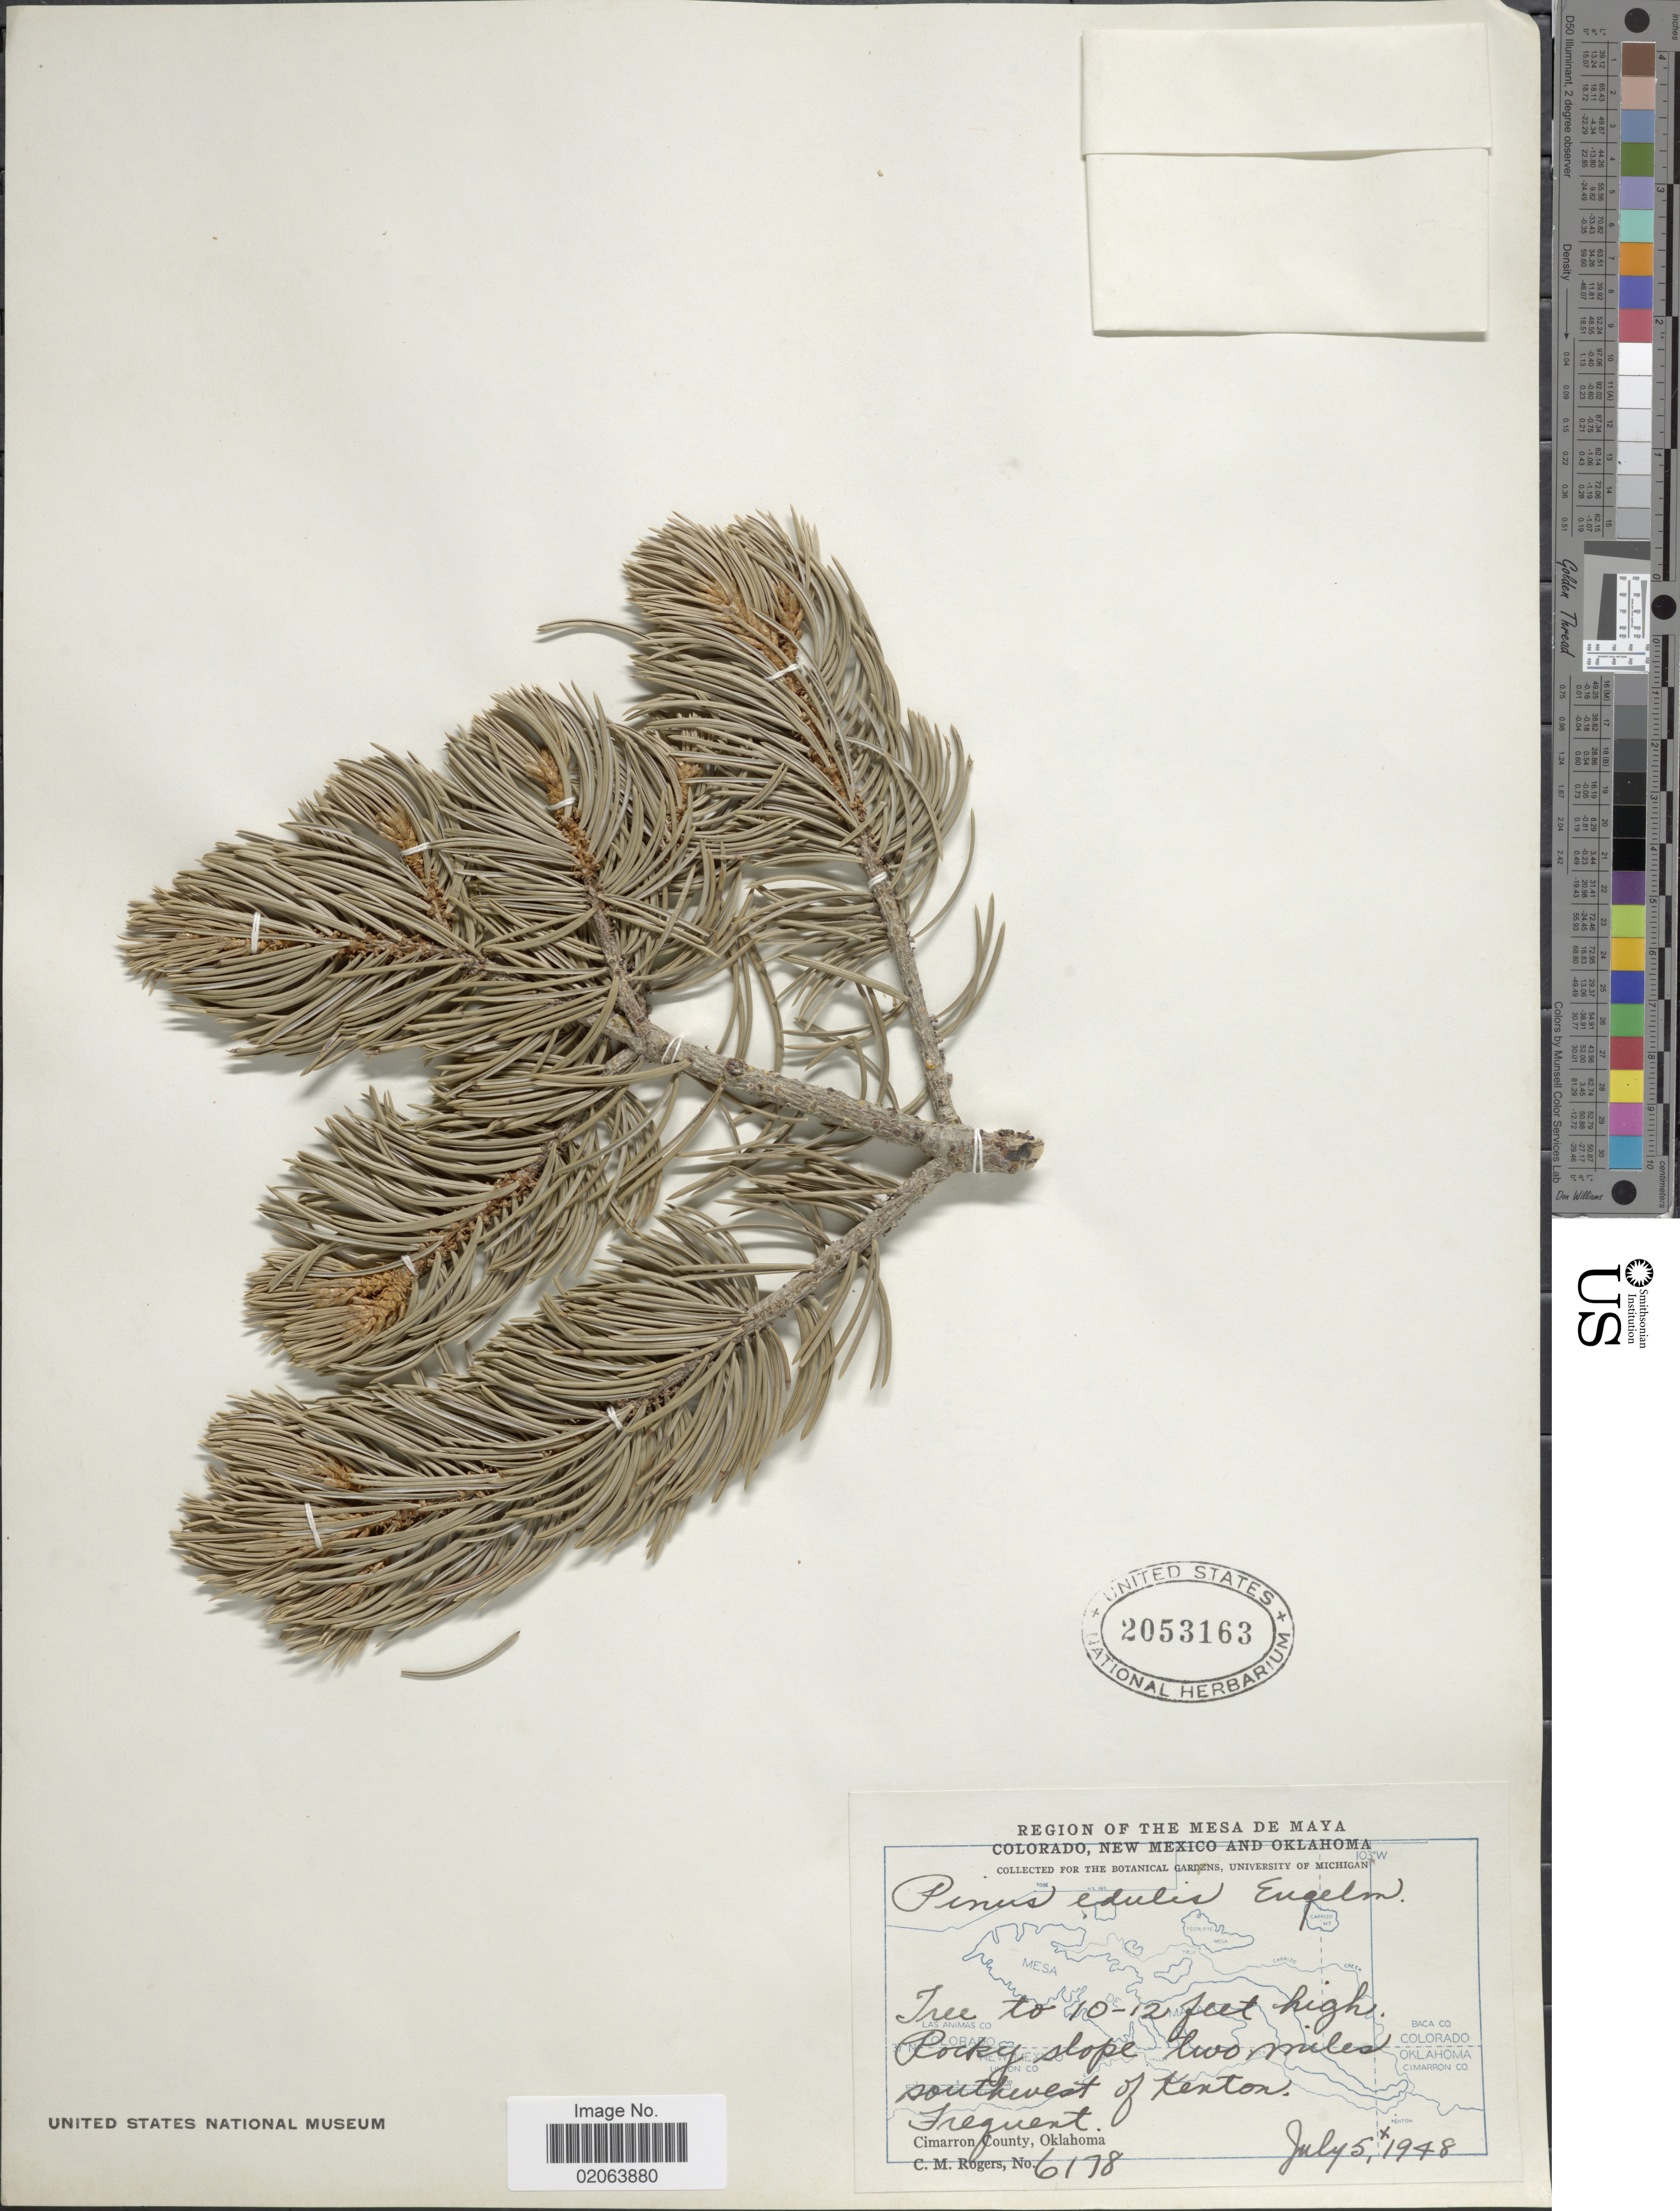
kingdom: Plantae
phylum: Tracheophyta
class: Pinopsida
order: Pinales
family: Pinaceae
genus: Pinus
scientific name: Pinus edulis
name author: Engelm.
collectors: C. M. Rogers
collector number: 6178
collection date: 1948-07-05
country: United States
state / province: Oklahoma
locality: Region of the Mesa de Maya. two miles southwest of Kenton. Cimarron County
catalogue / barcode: US 2053163